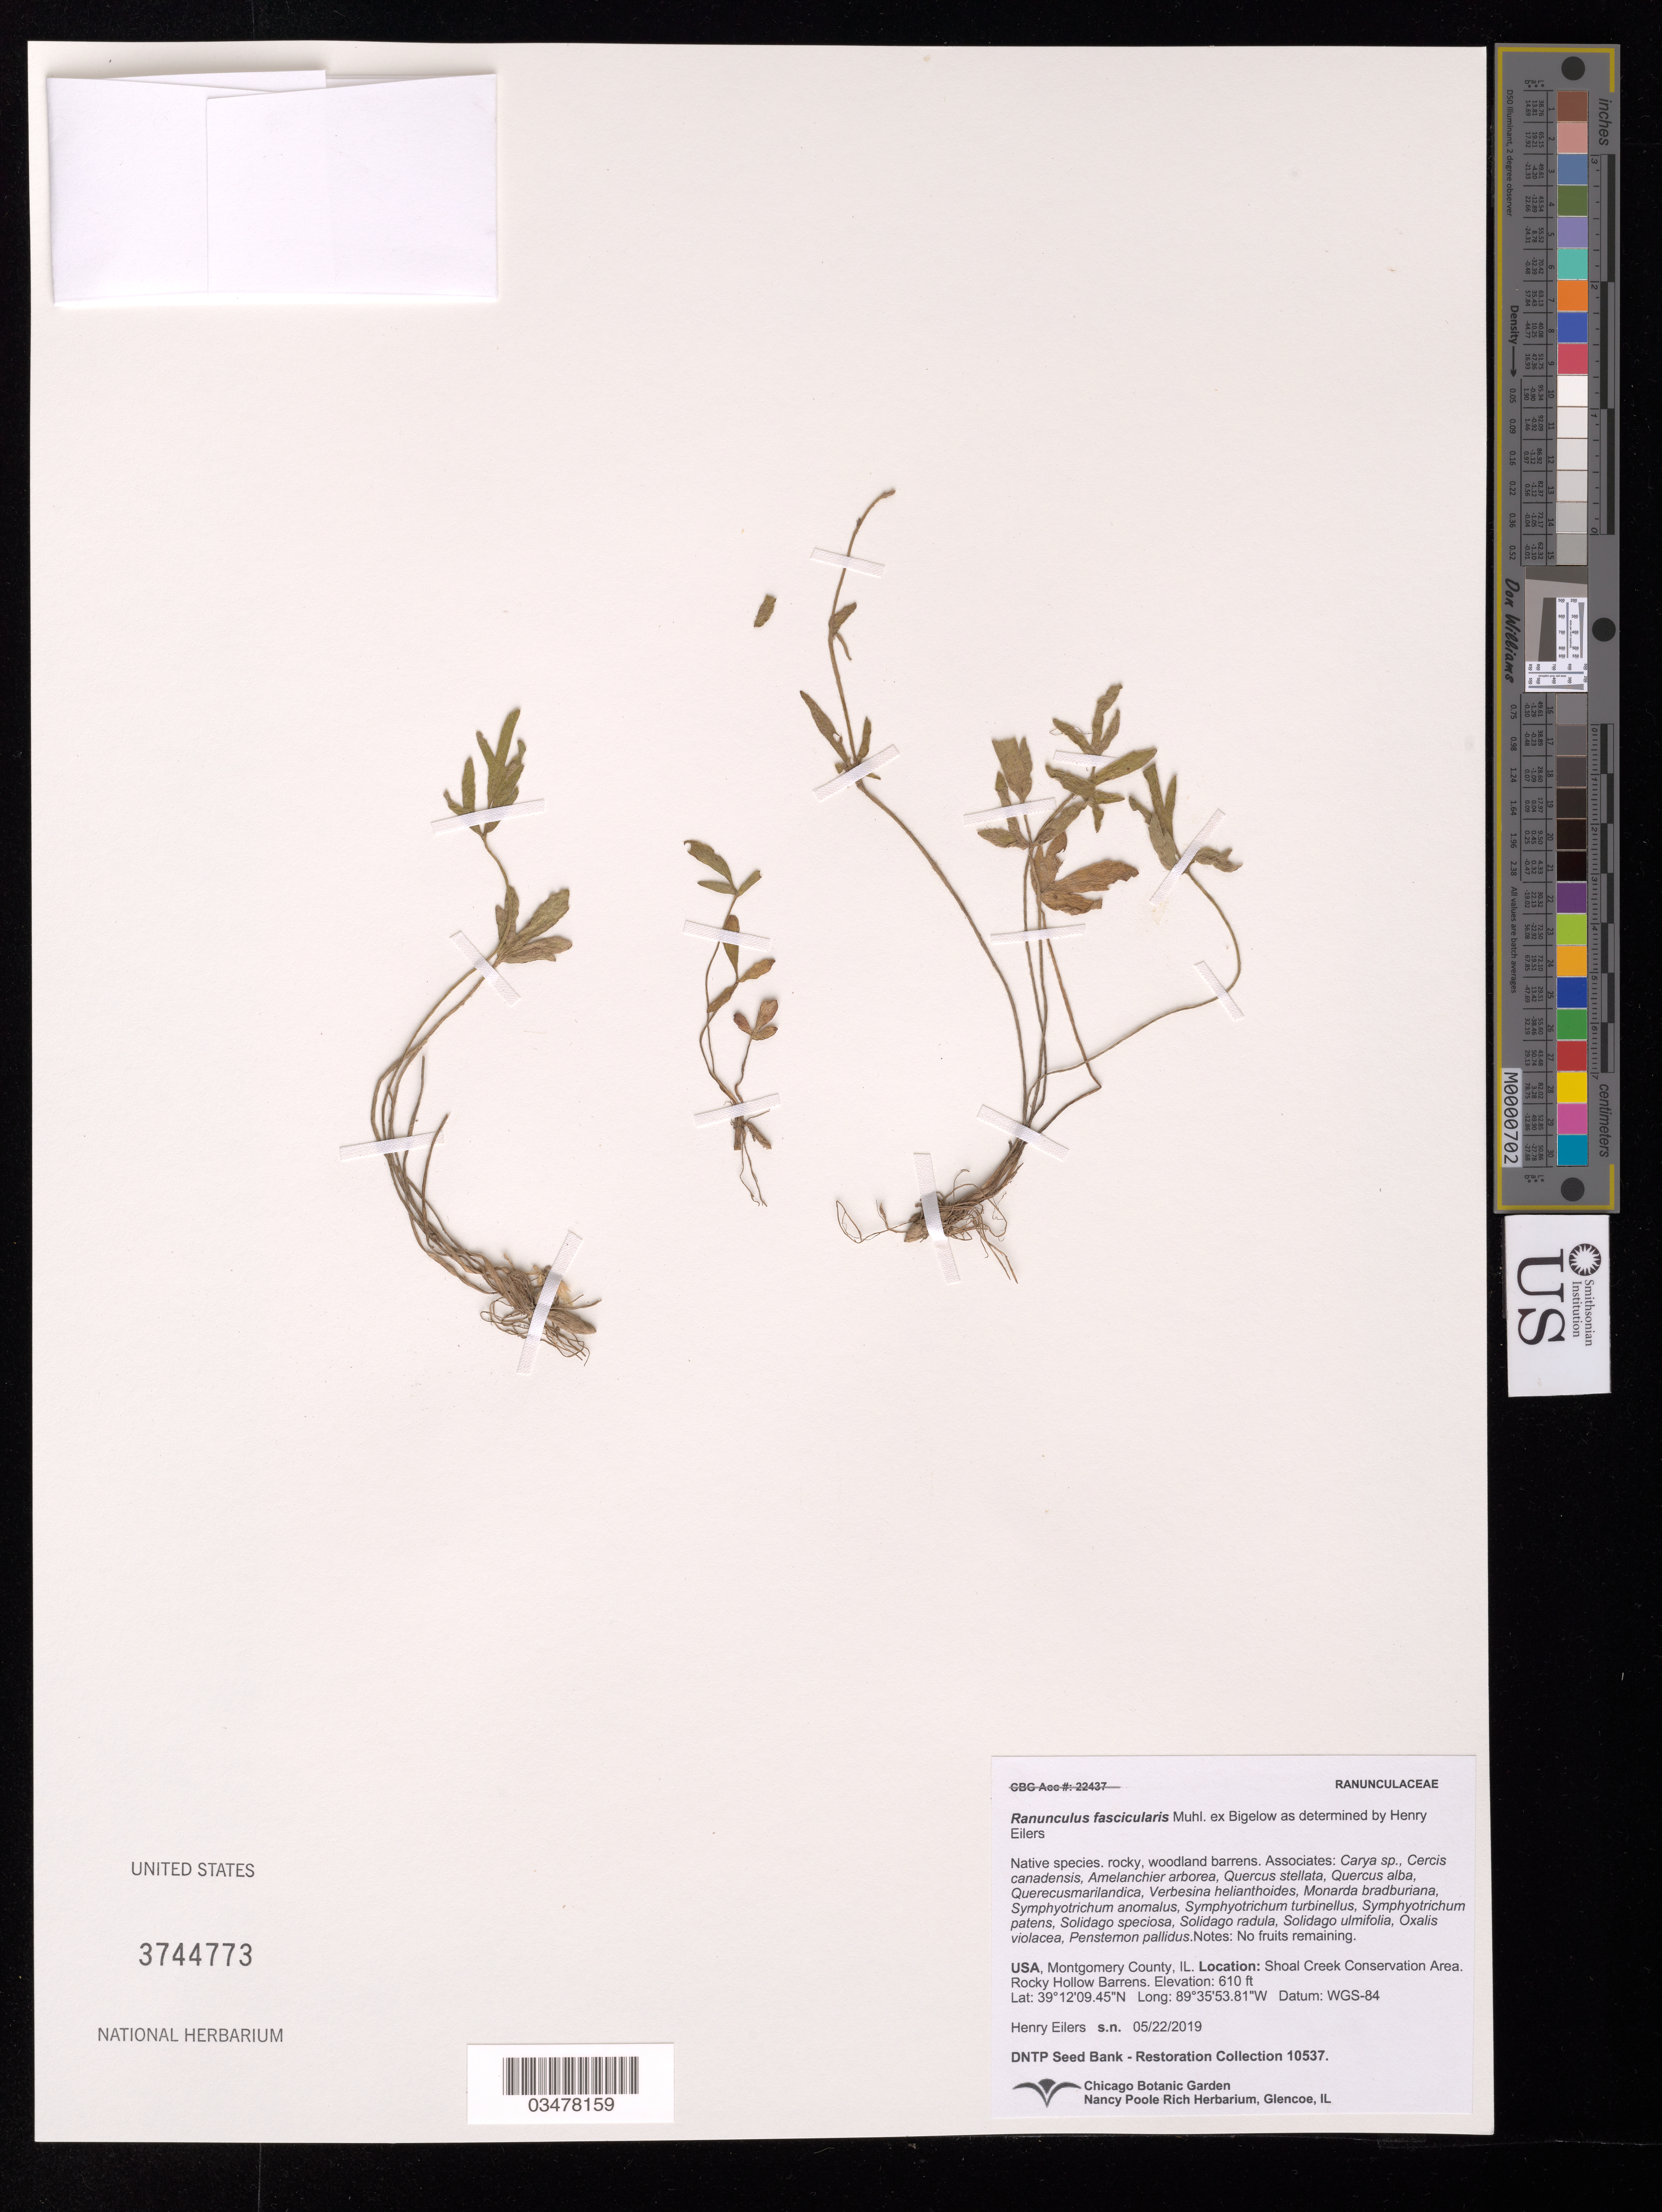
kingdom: Plantae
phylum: Tracheophyta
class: Magnoliopsida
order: Ranunculales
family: Ranunculaceae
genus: Ranunculus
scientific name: Ranunculus fascicularis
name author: Muhl. ex Bigelow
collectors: H. Eilers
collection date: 2019-05-22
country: United States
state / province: Illinois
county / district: Montgomery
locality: Shoal Creek Conservation Area, Rocky Hollow Barrens.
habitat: Rocky, woodland barrens. With Carya sp., Cercis canadensis, Solidago radula, Oxalis violacea, ect.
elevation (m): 186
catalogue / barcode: US 3744773